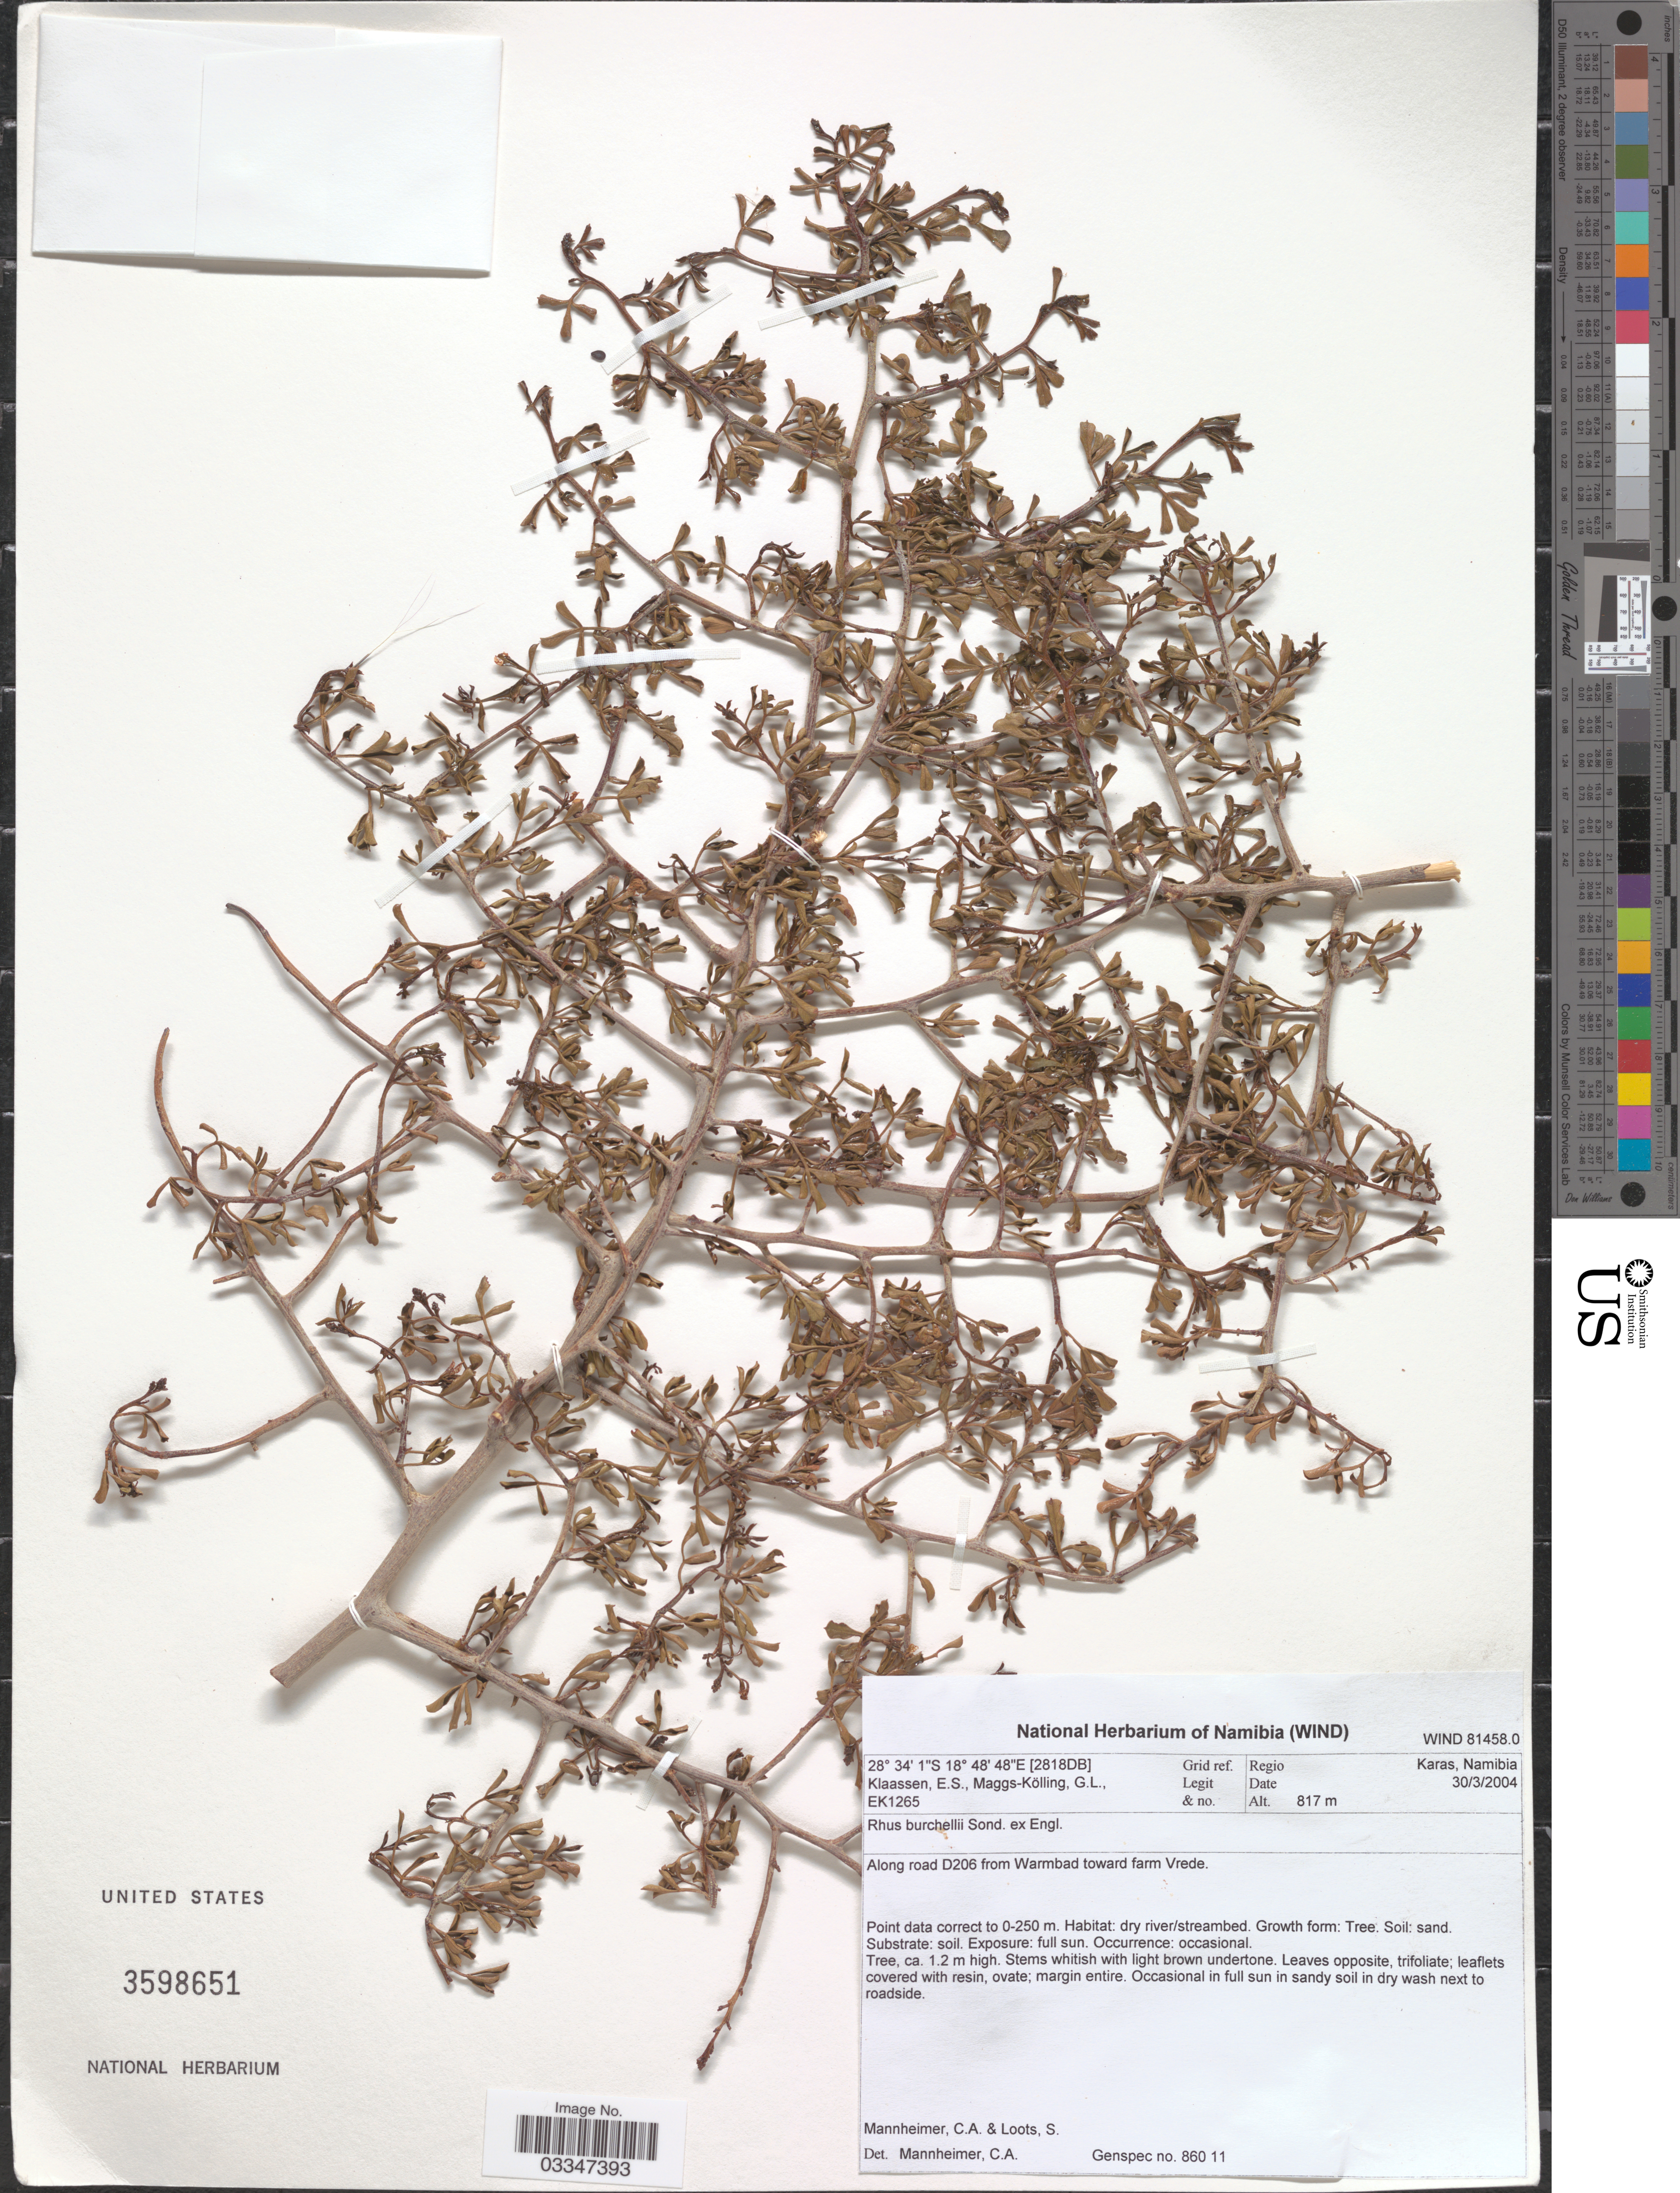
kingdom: Plantae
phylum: Tracheophyta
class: Magnoliopsida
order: Sapindales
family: Anacardiaceae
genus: Rhus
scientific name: Rhus burchellii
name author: Sond.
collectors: E. S. Klaassen & G. L. Maggs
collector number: EK1265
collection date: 2004-03-30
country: Namibia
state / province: Karas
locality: [2818DB] Grid ref. Along road D206 from Warmbad toward farm Vrede.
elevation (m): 817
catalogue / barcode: US 3598651